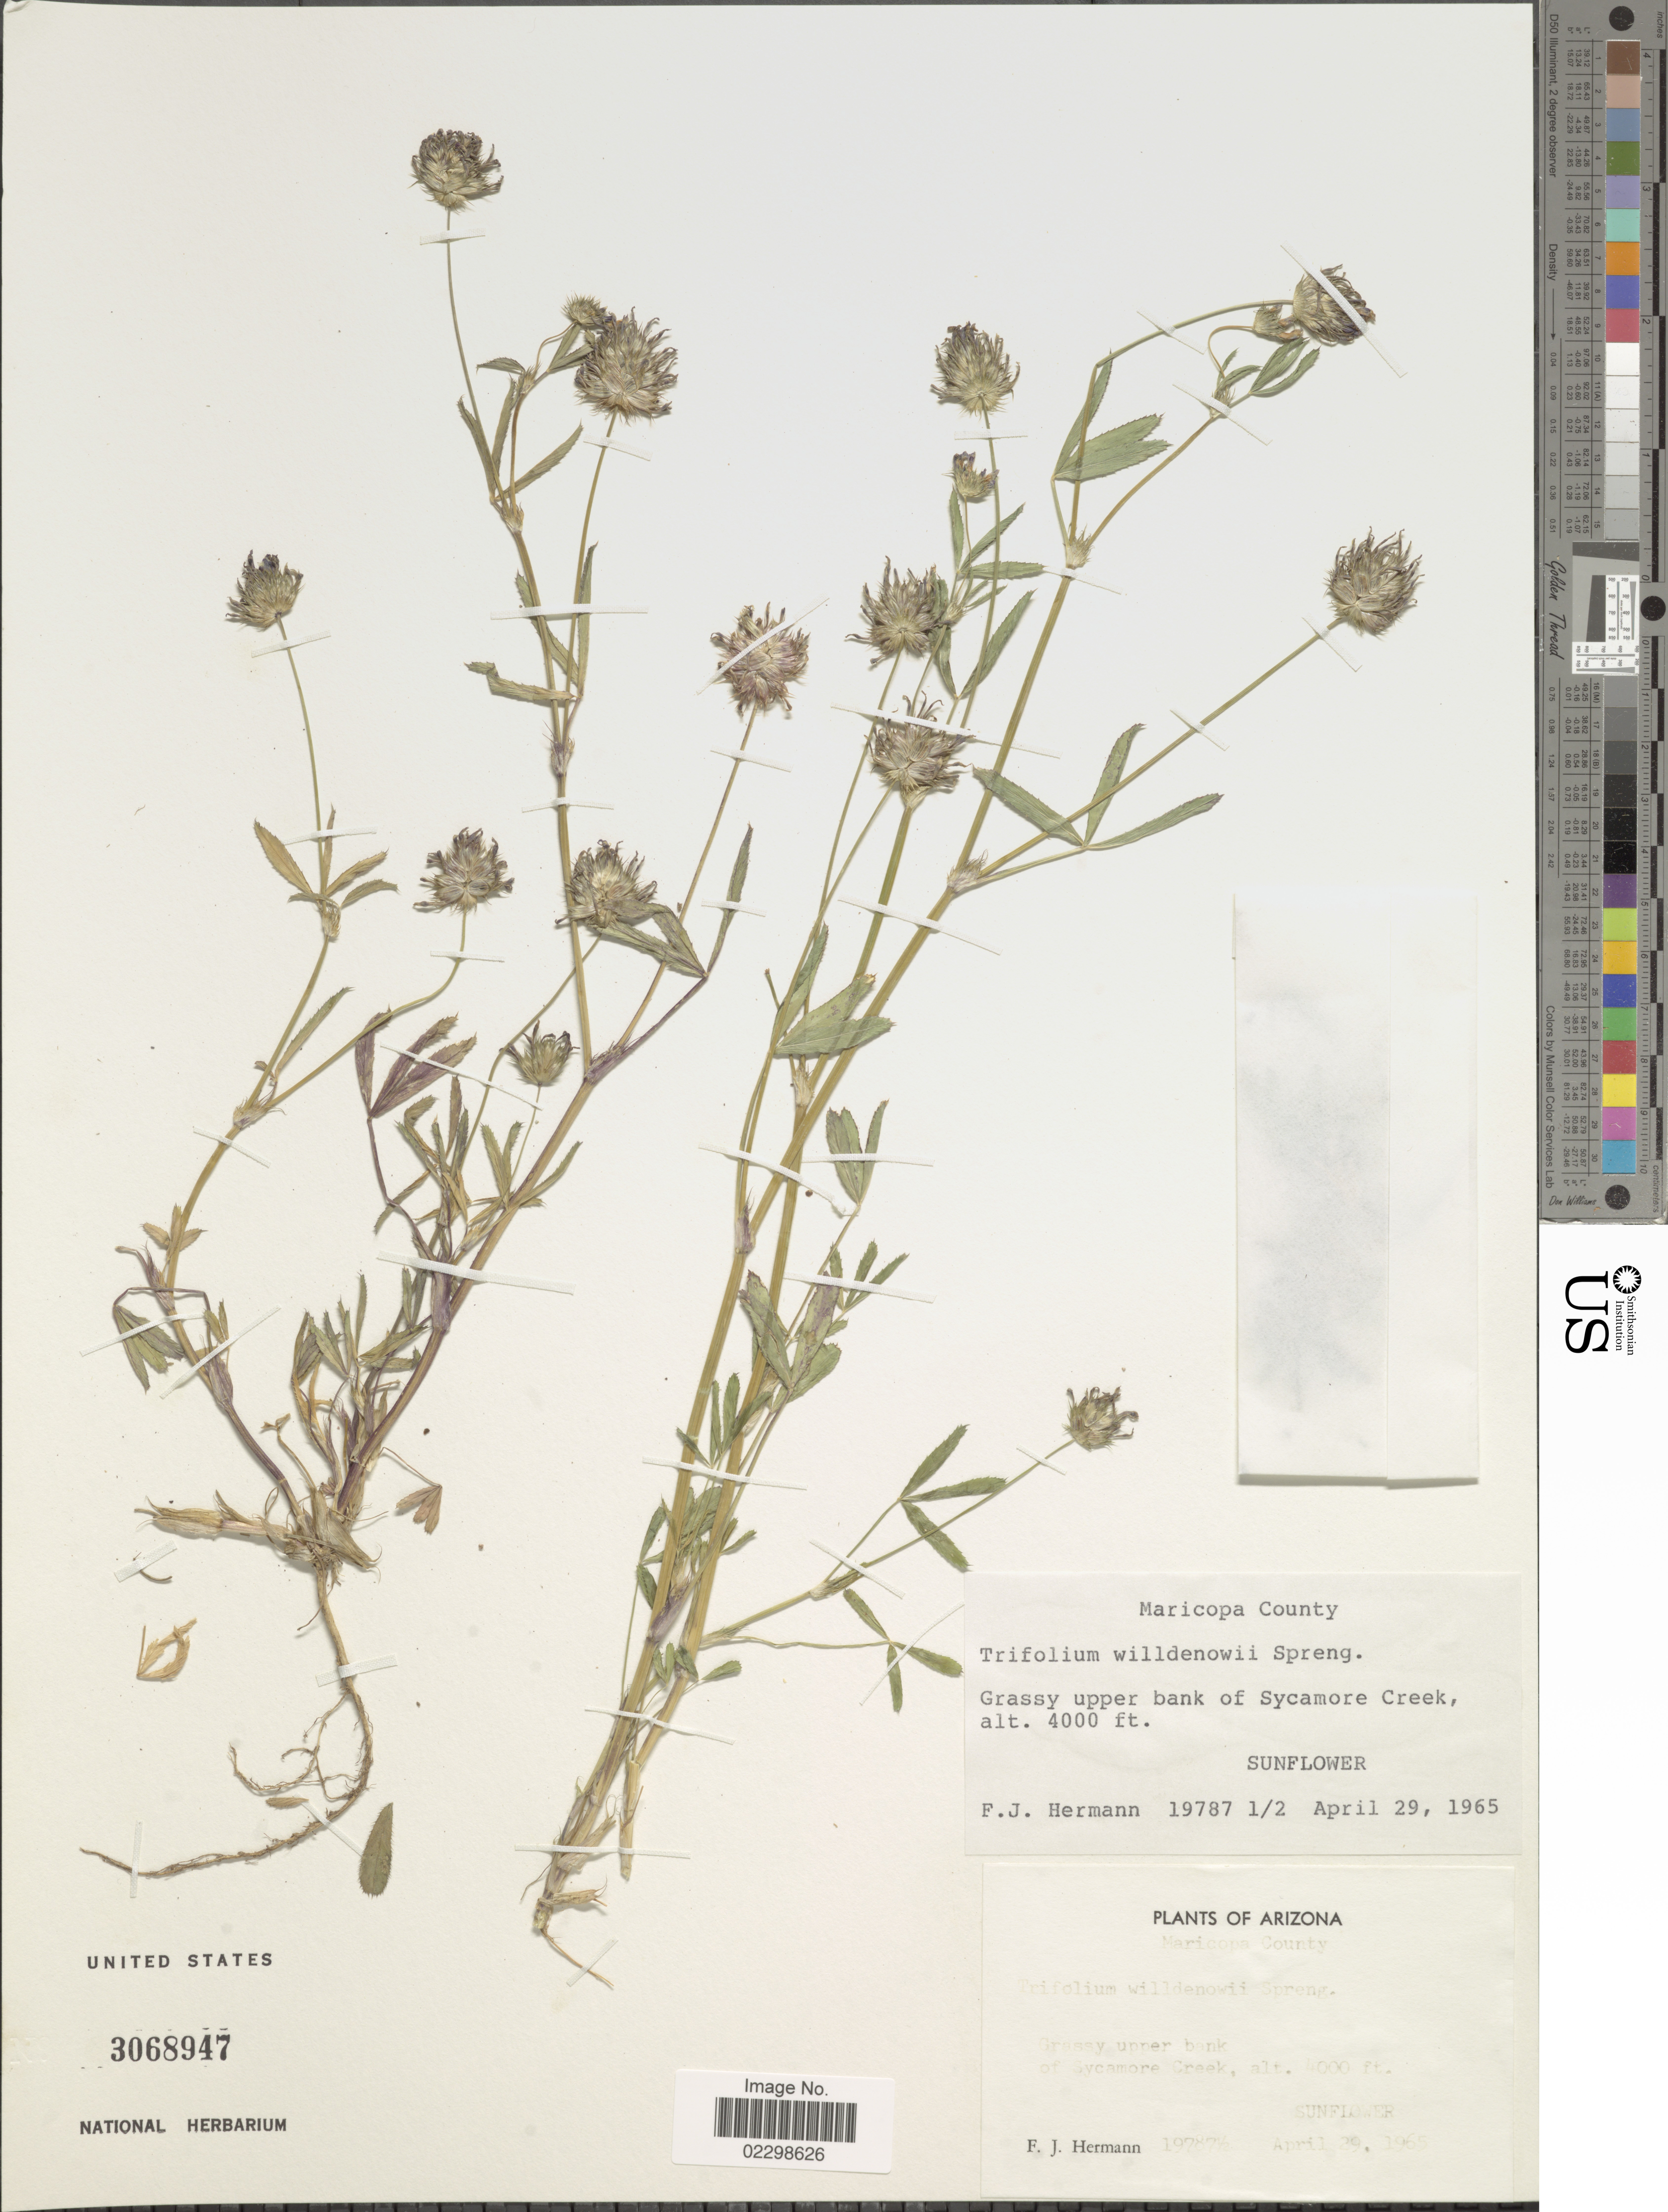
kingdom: Plantae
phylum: Tracheophyta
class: Magnoliopsida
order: Fabales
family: Fabaceae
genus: Trifolium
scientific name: Trifolium willdenovii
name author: Spreng.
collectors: F. J. Hermann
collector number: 19787½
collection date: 1965-04-29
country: United States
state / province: Arizona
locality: Maricopa County, Sycamore Creek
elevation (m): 1219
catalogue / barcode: US 3068947